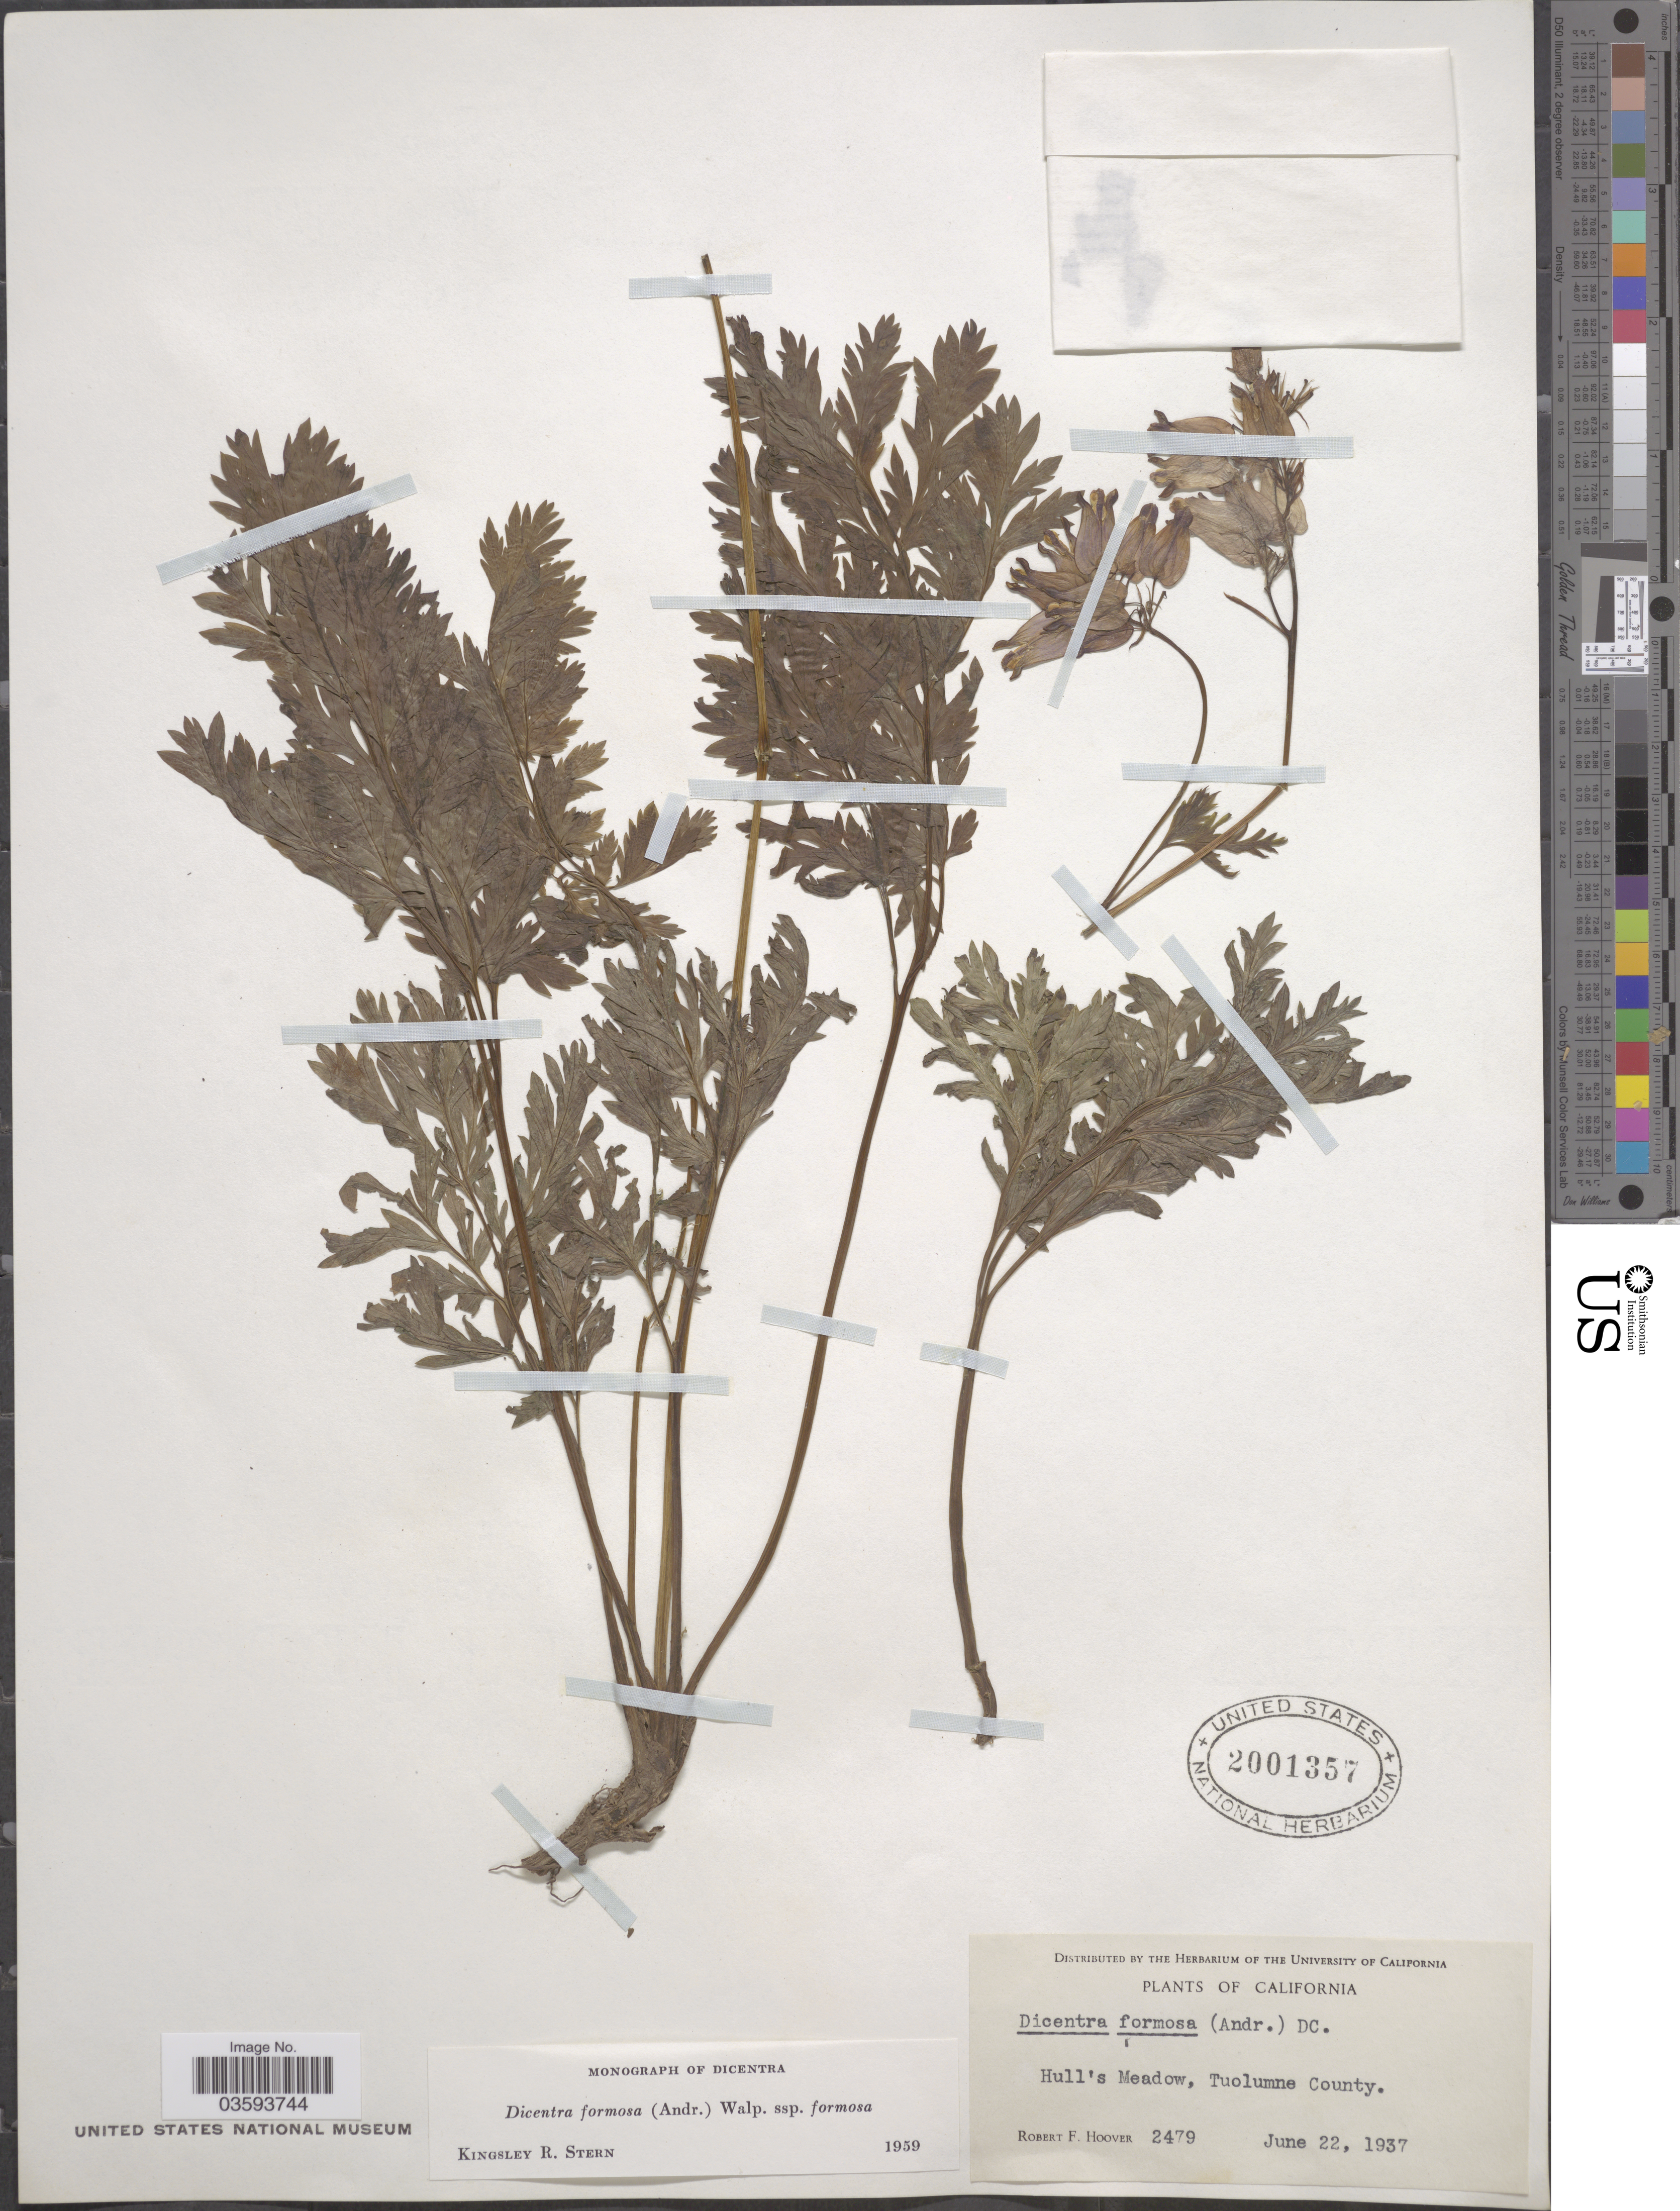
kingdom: Plantae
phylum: Tracheophyta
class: Magnoliopsida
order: Ranunculales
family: Papaveraceae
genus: Dicentra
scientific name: Dicentra formosa subsp. formosa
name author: (Haw.) Walp.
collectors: R. F. Hoover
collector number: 2479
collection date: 1937-06-22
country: United States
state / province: California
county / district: Tuolumne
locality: Hull's Meadow, Tuolumne County.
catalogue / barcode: US 2001357